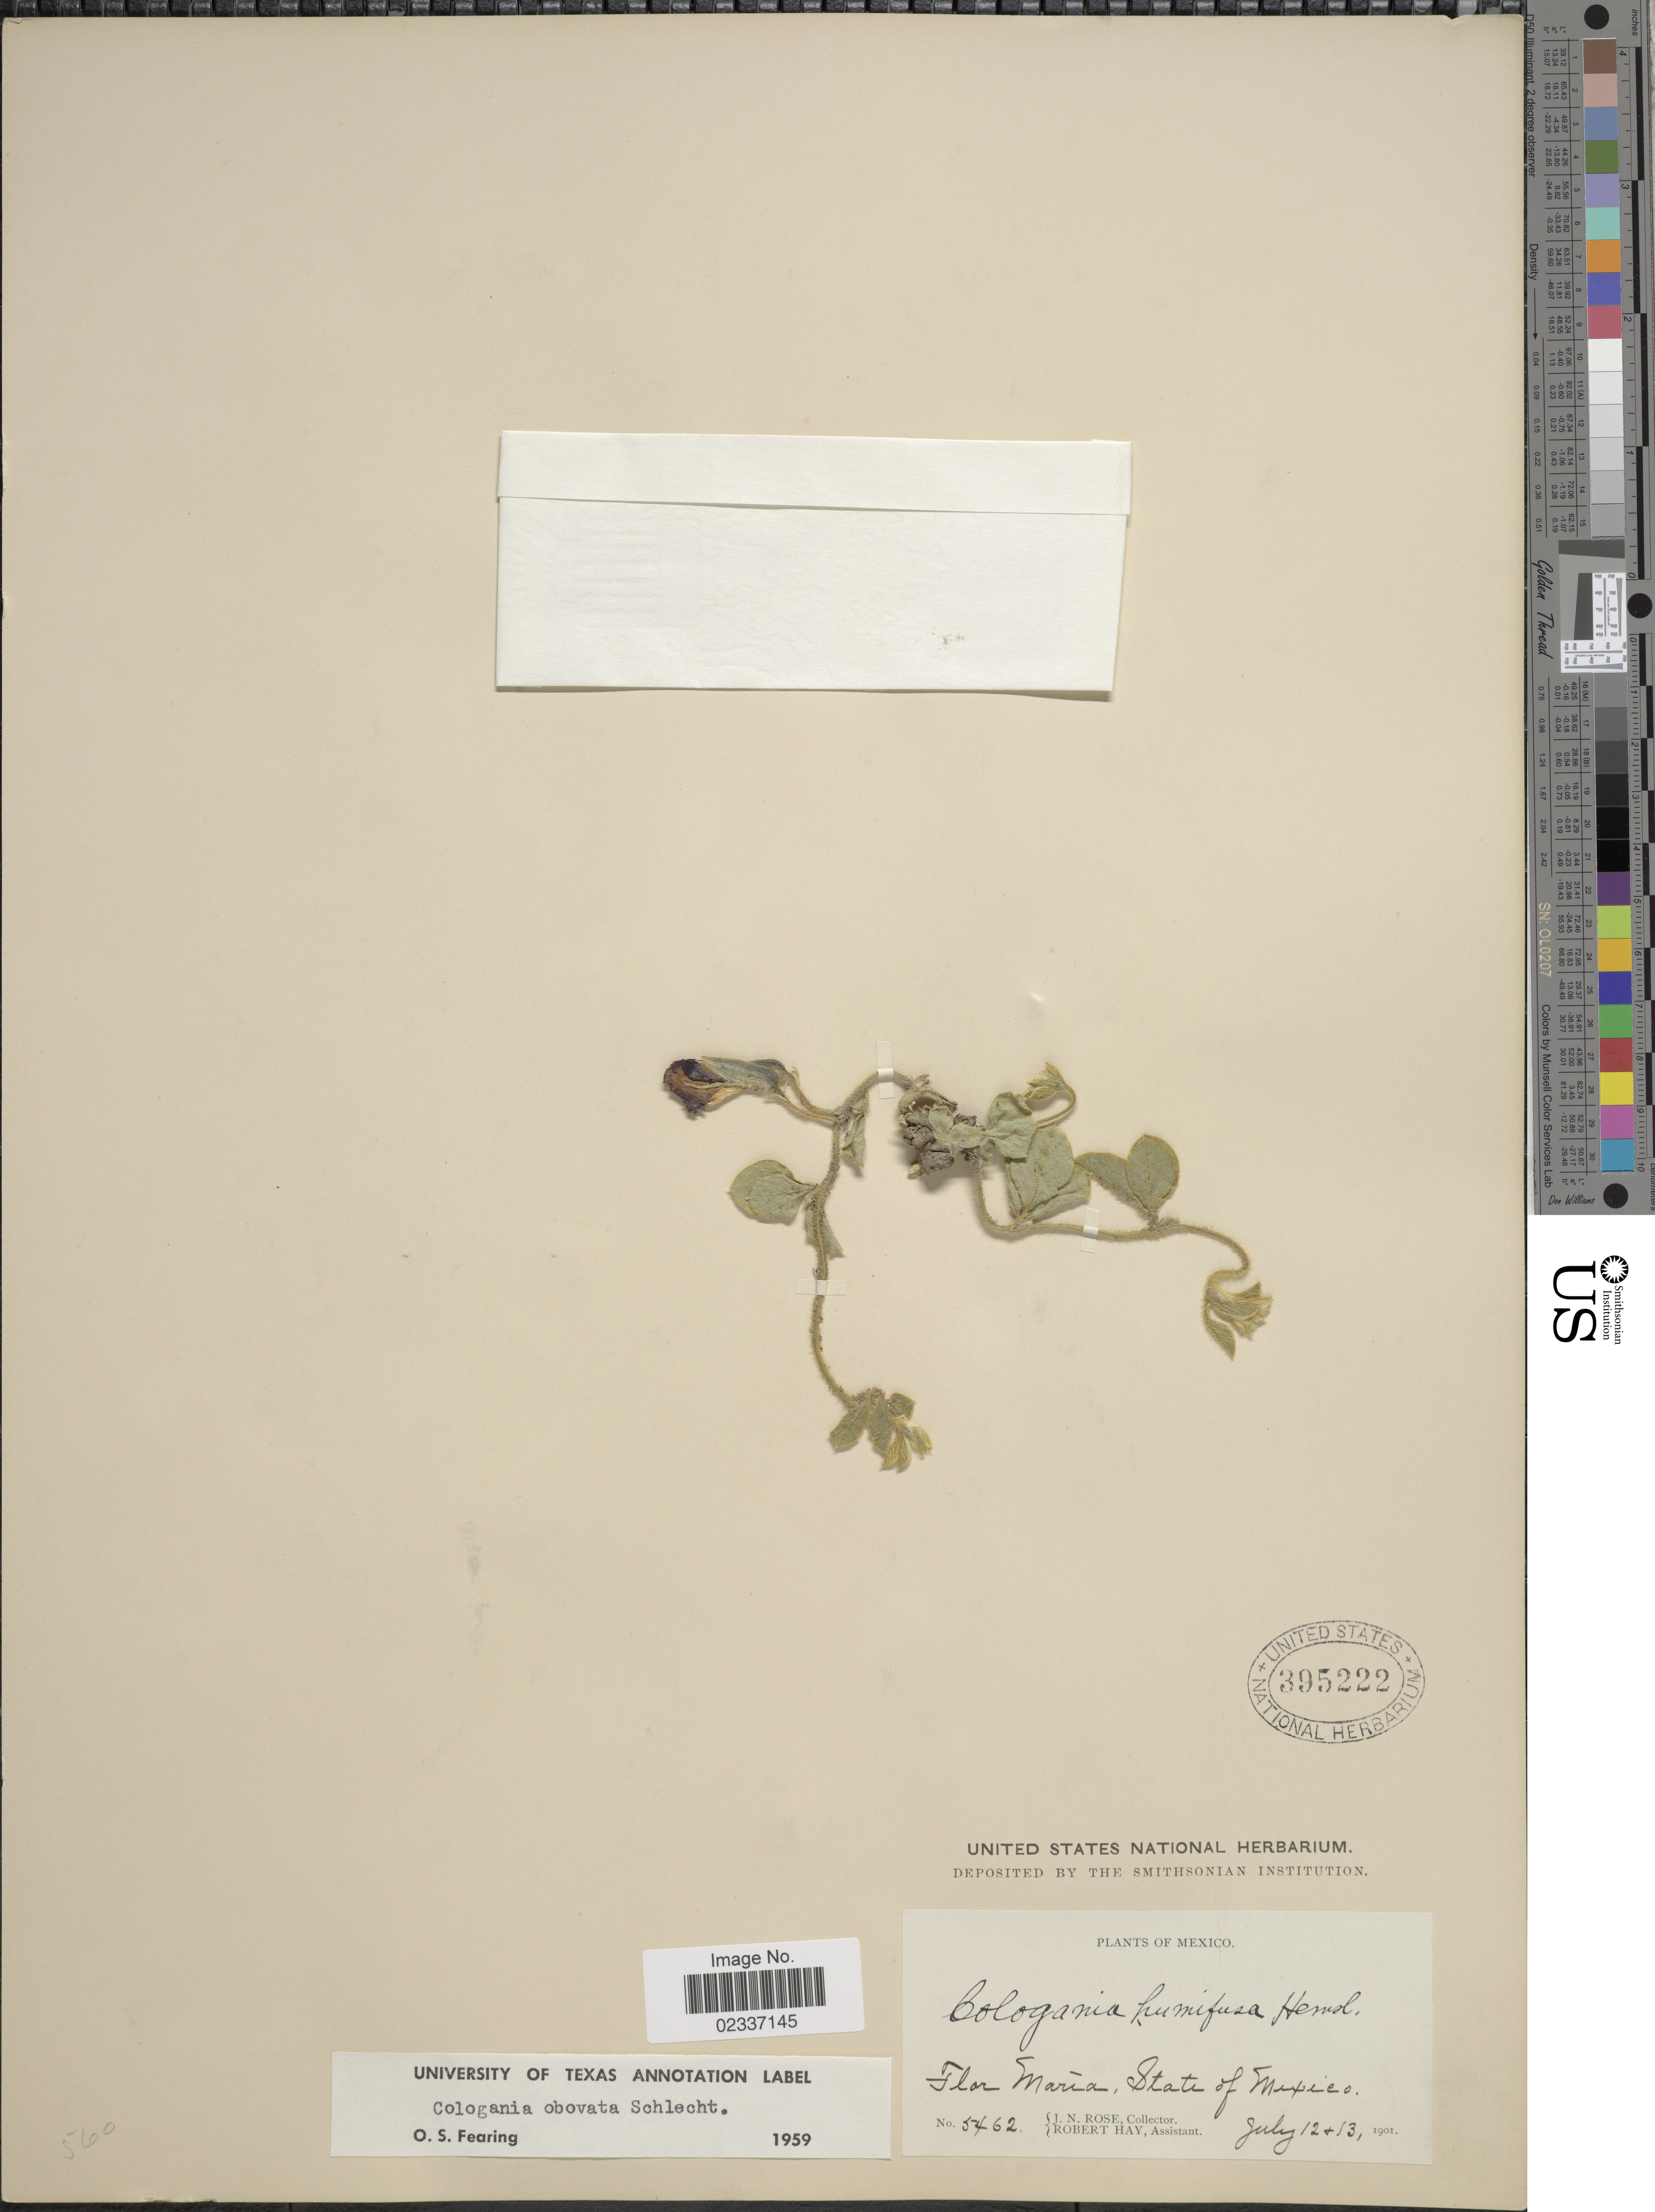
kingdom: Plantae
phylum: Tracheophyta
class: Magnoliopsida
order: Fabales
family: Fabaceae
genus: Cologania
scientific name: Cologania obovata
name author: Schltdl.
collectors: J. N. Rose & R. Hay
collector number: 5462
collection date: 1901-07-12/1901-07-13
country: Mexico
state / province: México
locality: Flor María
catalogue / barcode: US 395222